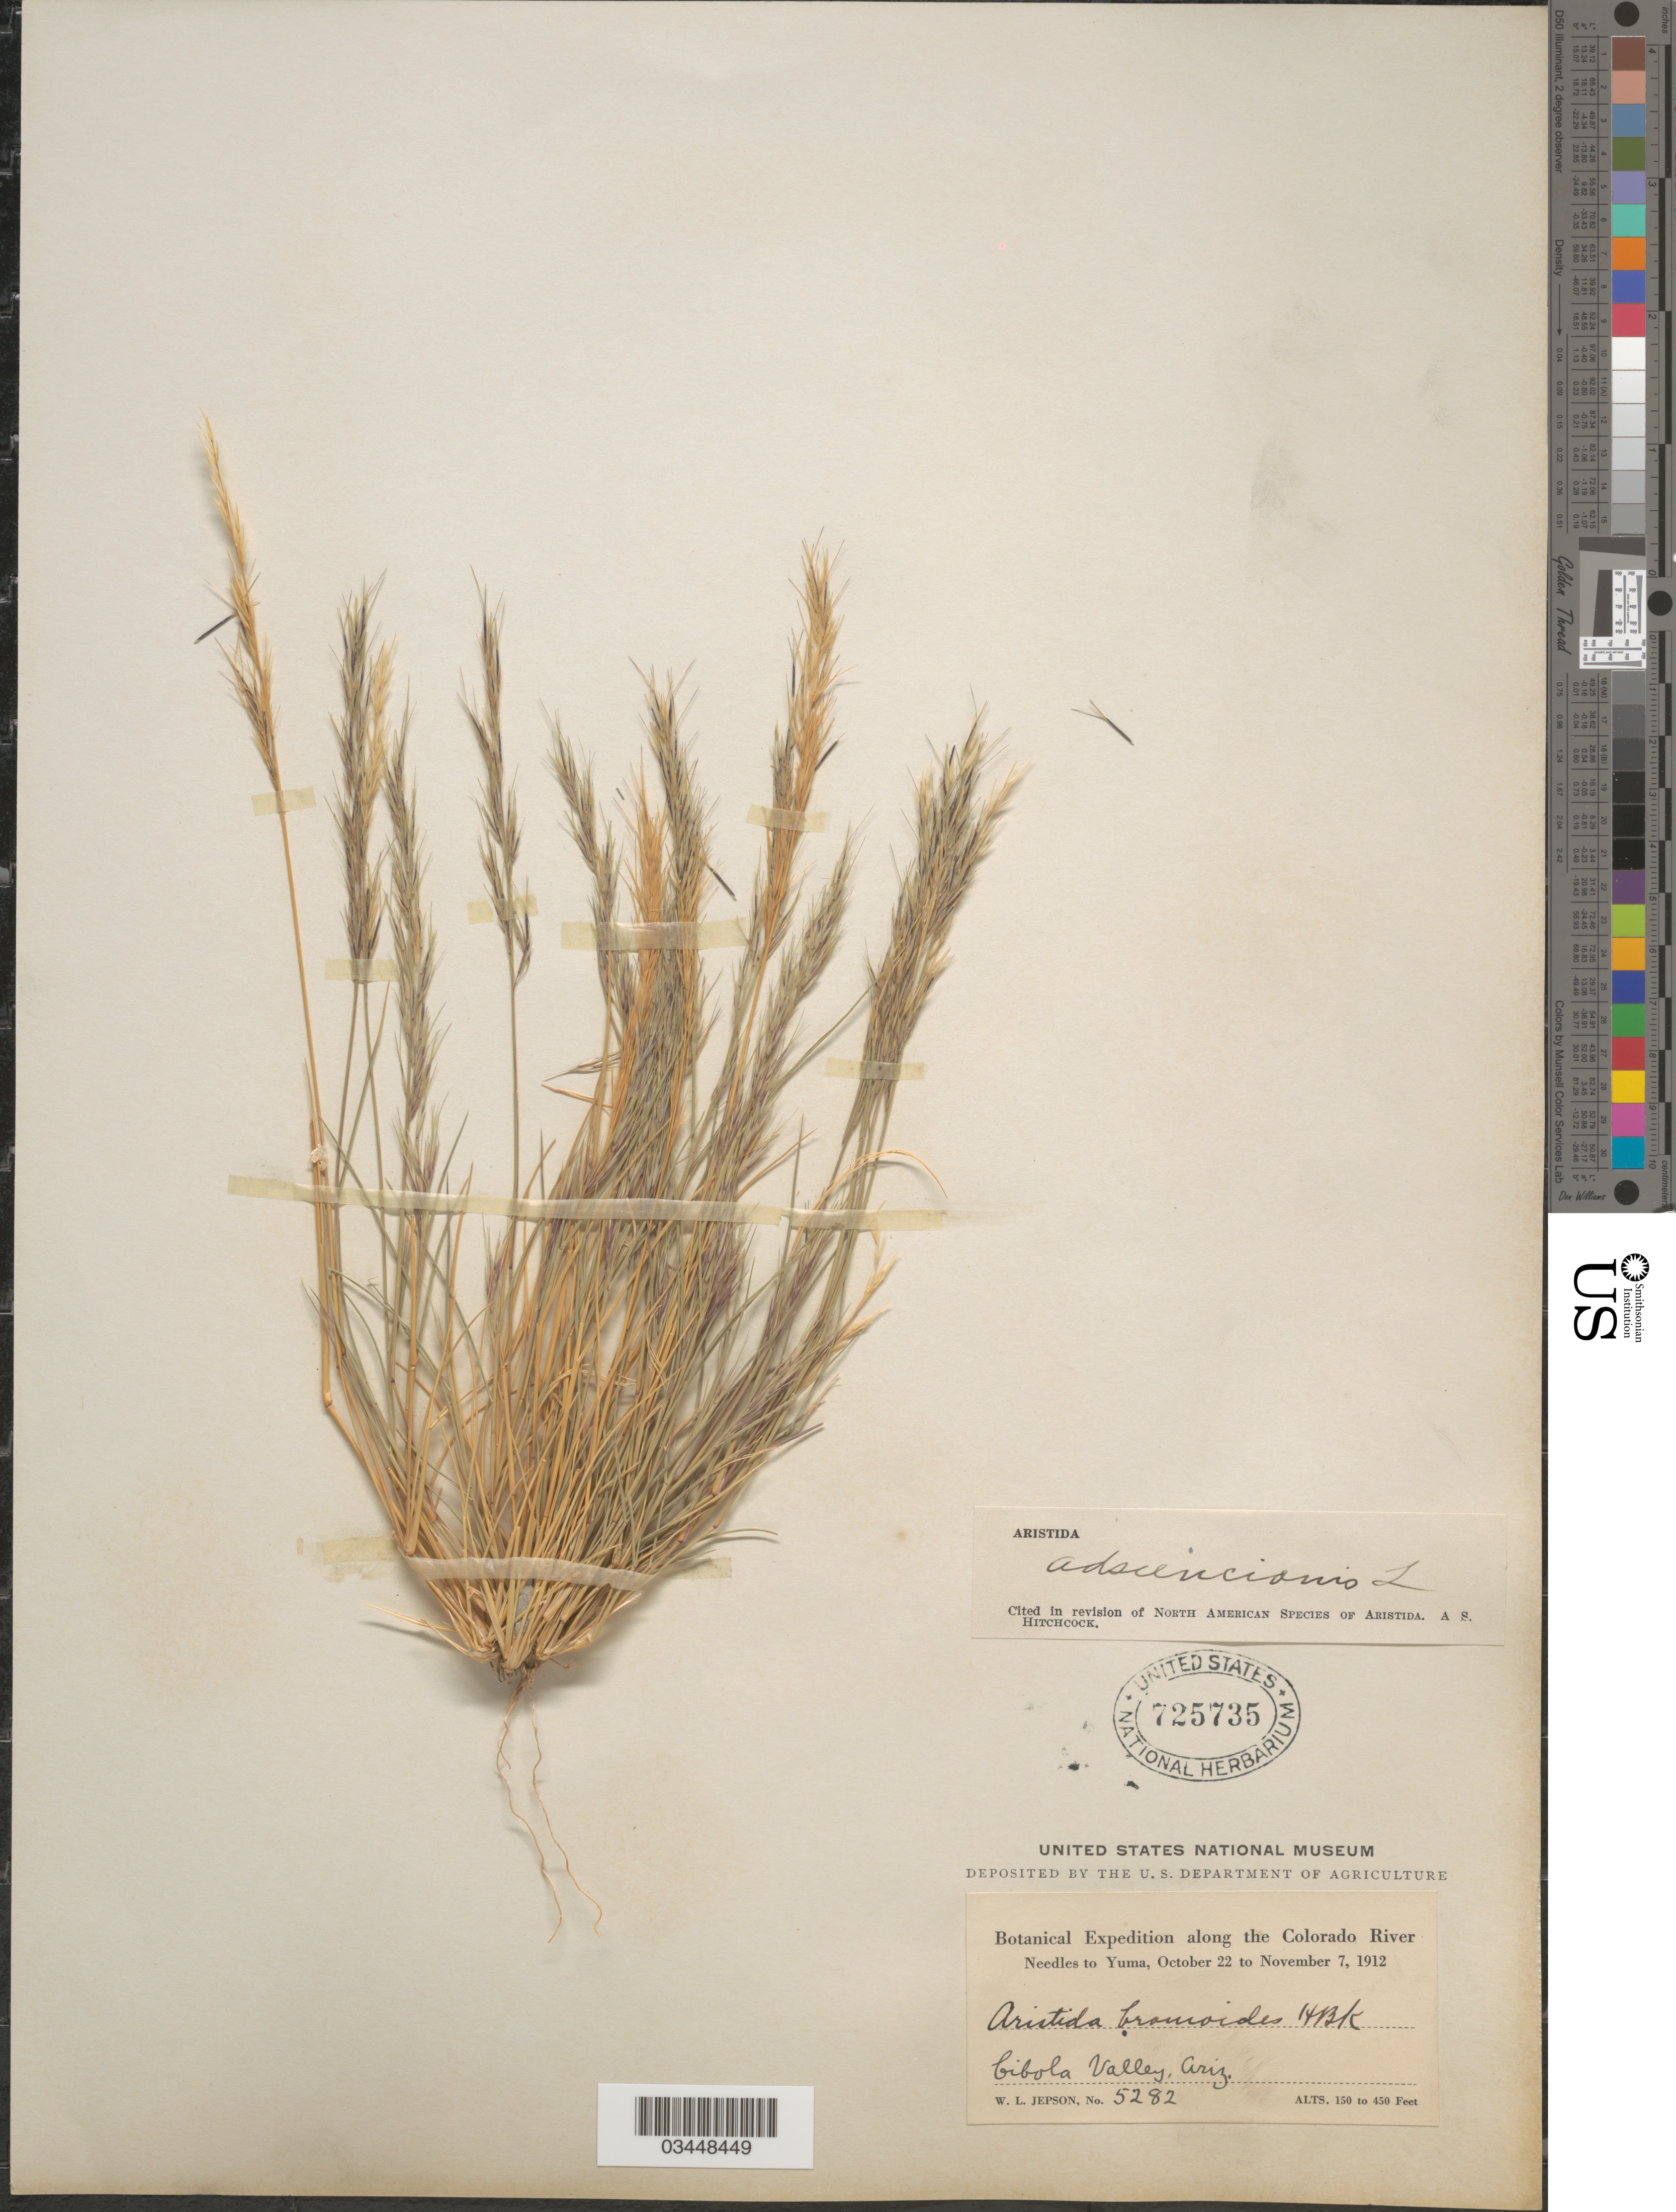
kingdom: Plantae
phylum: Tracheophyta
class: Liliopsida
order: Poales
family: Poaceae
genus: Aristida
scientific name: Aristida adscensionis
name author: L.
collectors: W. L. Jepson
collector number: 5282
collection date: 1912-10-22/1912-11-07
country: United States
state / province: Arizona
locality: Botanical Expedition along the Colorado River. Needles to Yuma, October 22 to November 7, 1912. Cibola Valley.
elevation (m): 46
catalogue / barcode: US 725735